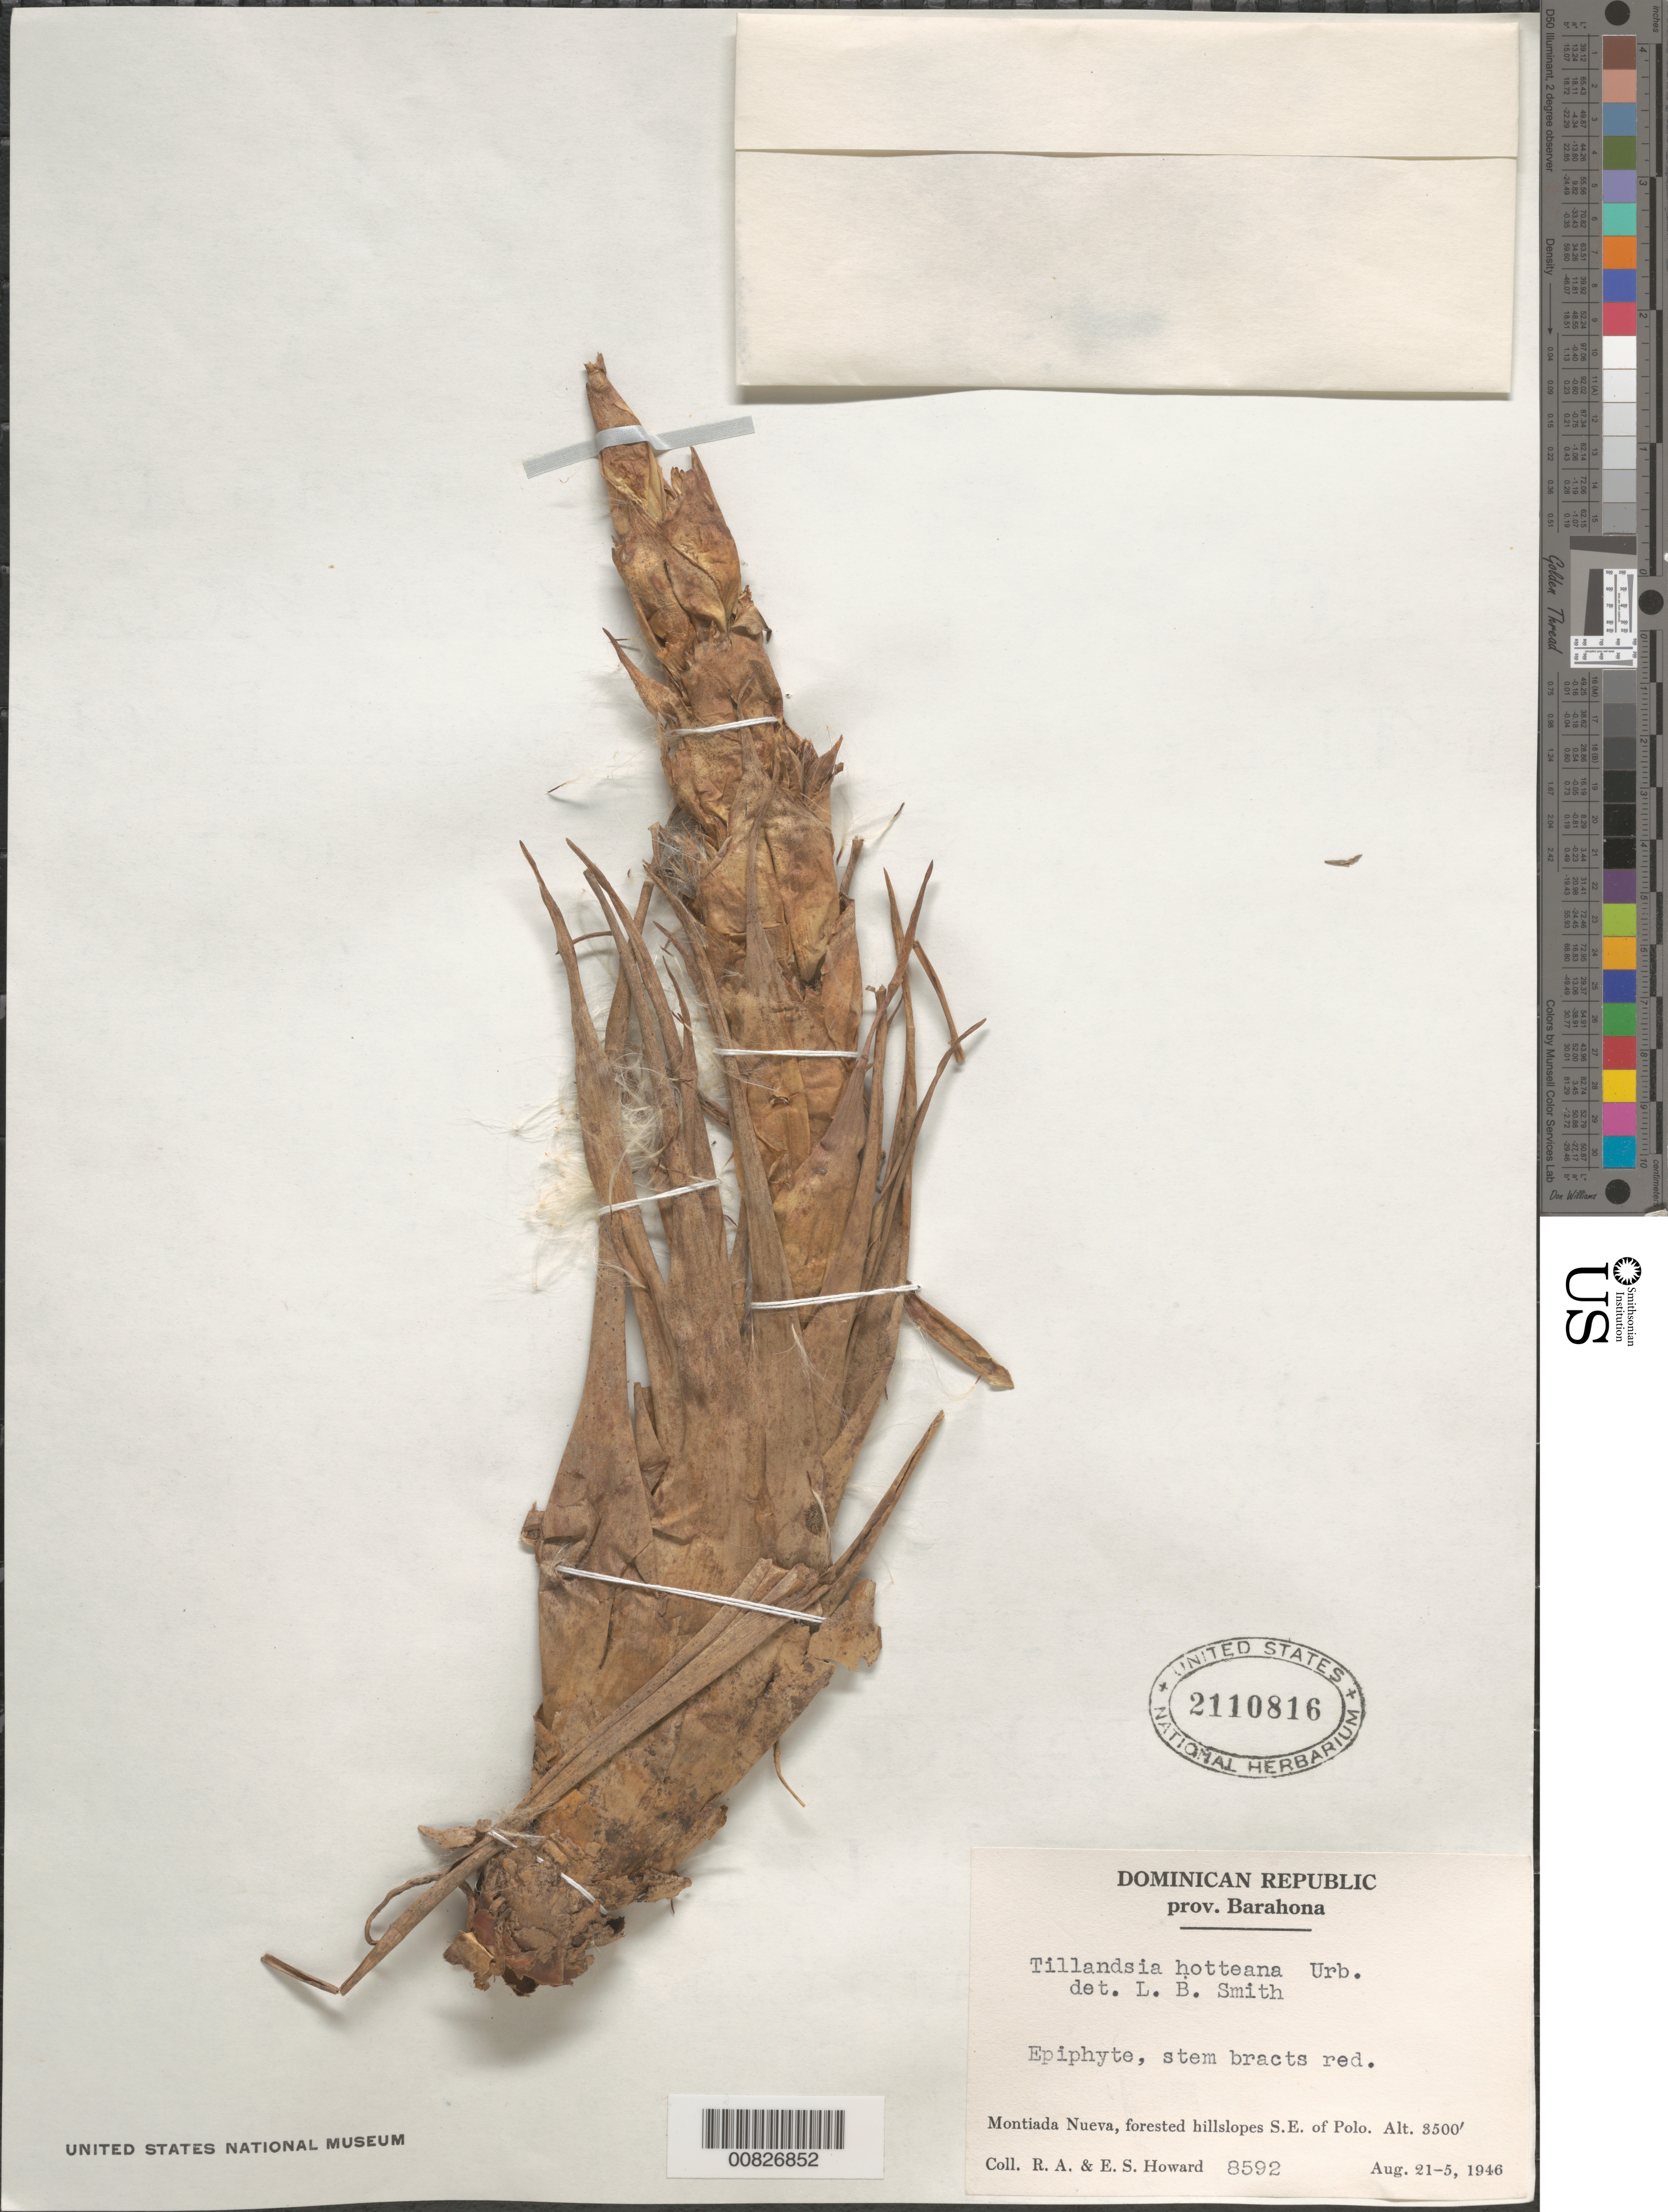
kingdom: Plantae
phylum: Tracheophyta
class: Liliopsida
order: Poales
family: Bromeliaceae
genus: Tillandsia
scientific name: Tillandsia hotteana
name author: Urb.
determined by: Smith, Lyman B., (US), NMNH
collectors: R. A. Howard & E. S. Howard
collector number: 8592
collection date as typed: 21 Aug 1946 to 25 Aug 1946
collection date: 1946-08-21/1946-08-25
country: Dominican Republic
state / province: Barahona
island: Hispaniola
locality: Montiada Nueva, forested hillslopes S. E. of Polo.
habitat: Forested hillslopes.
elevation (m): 1067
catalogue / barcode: US 2110816